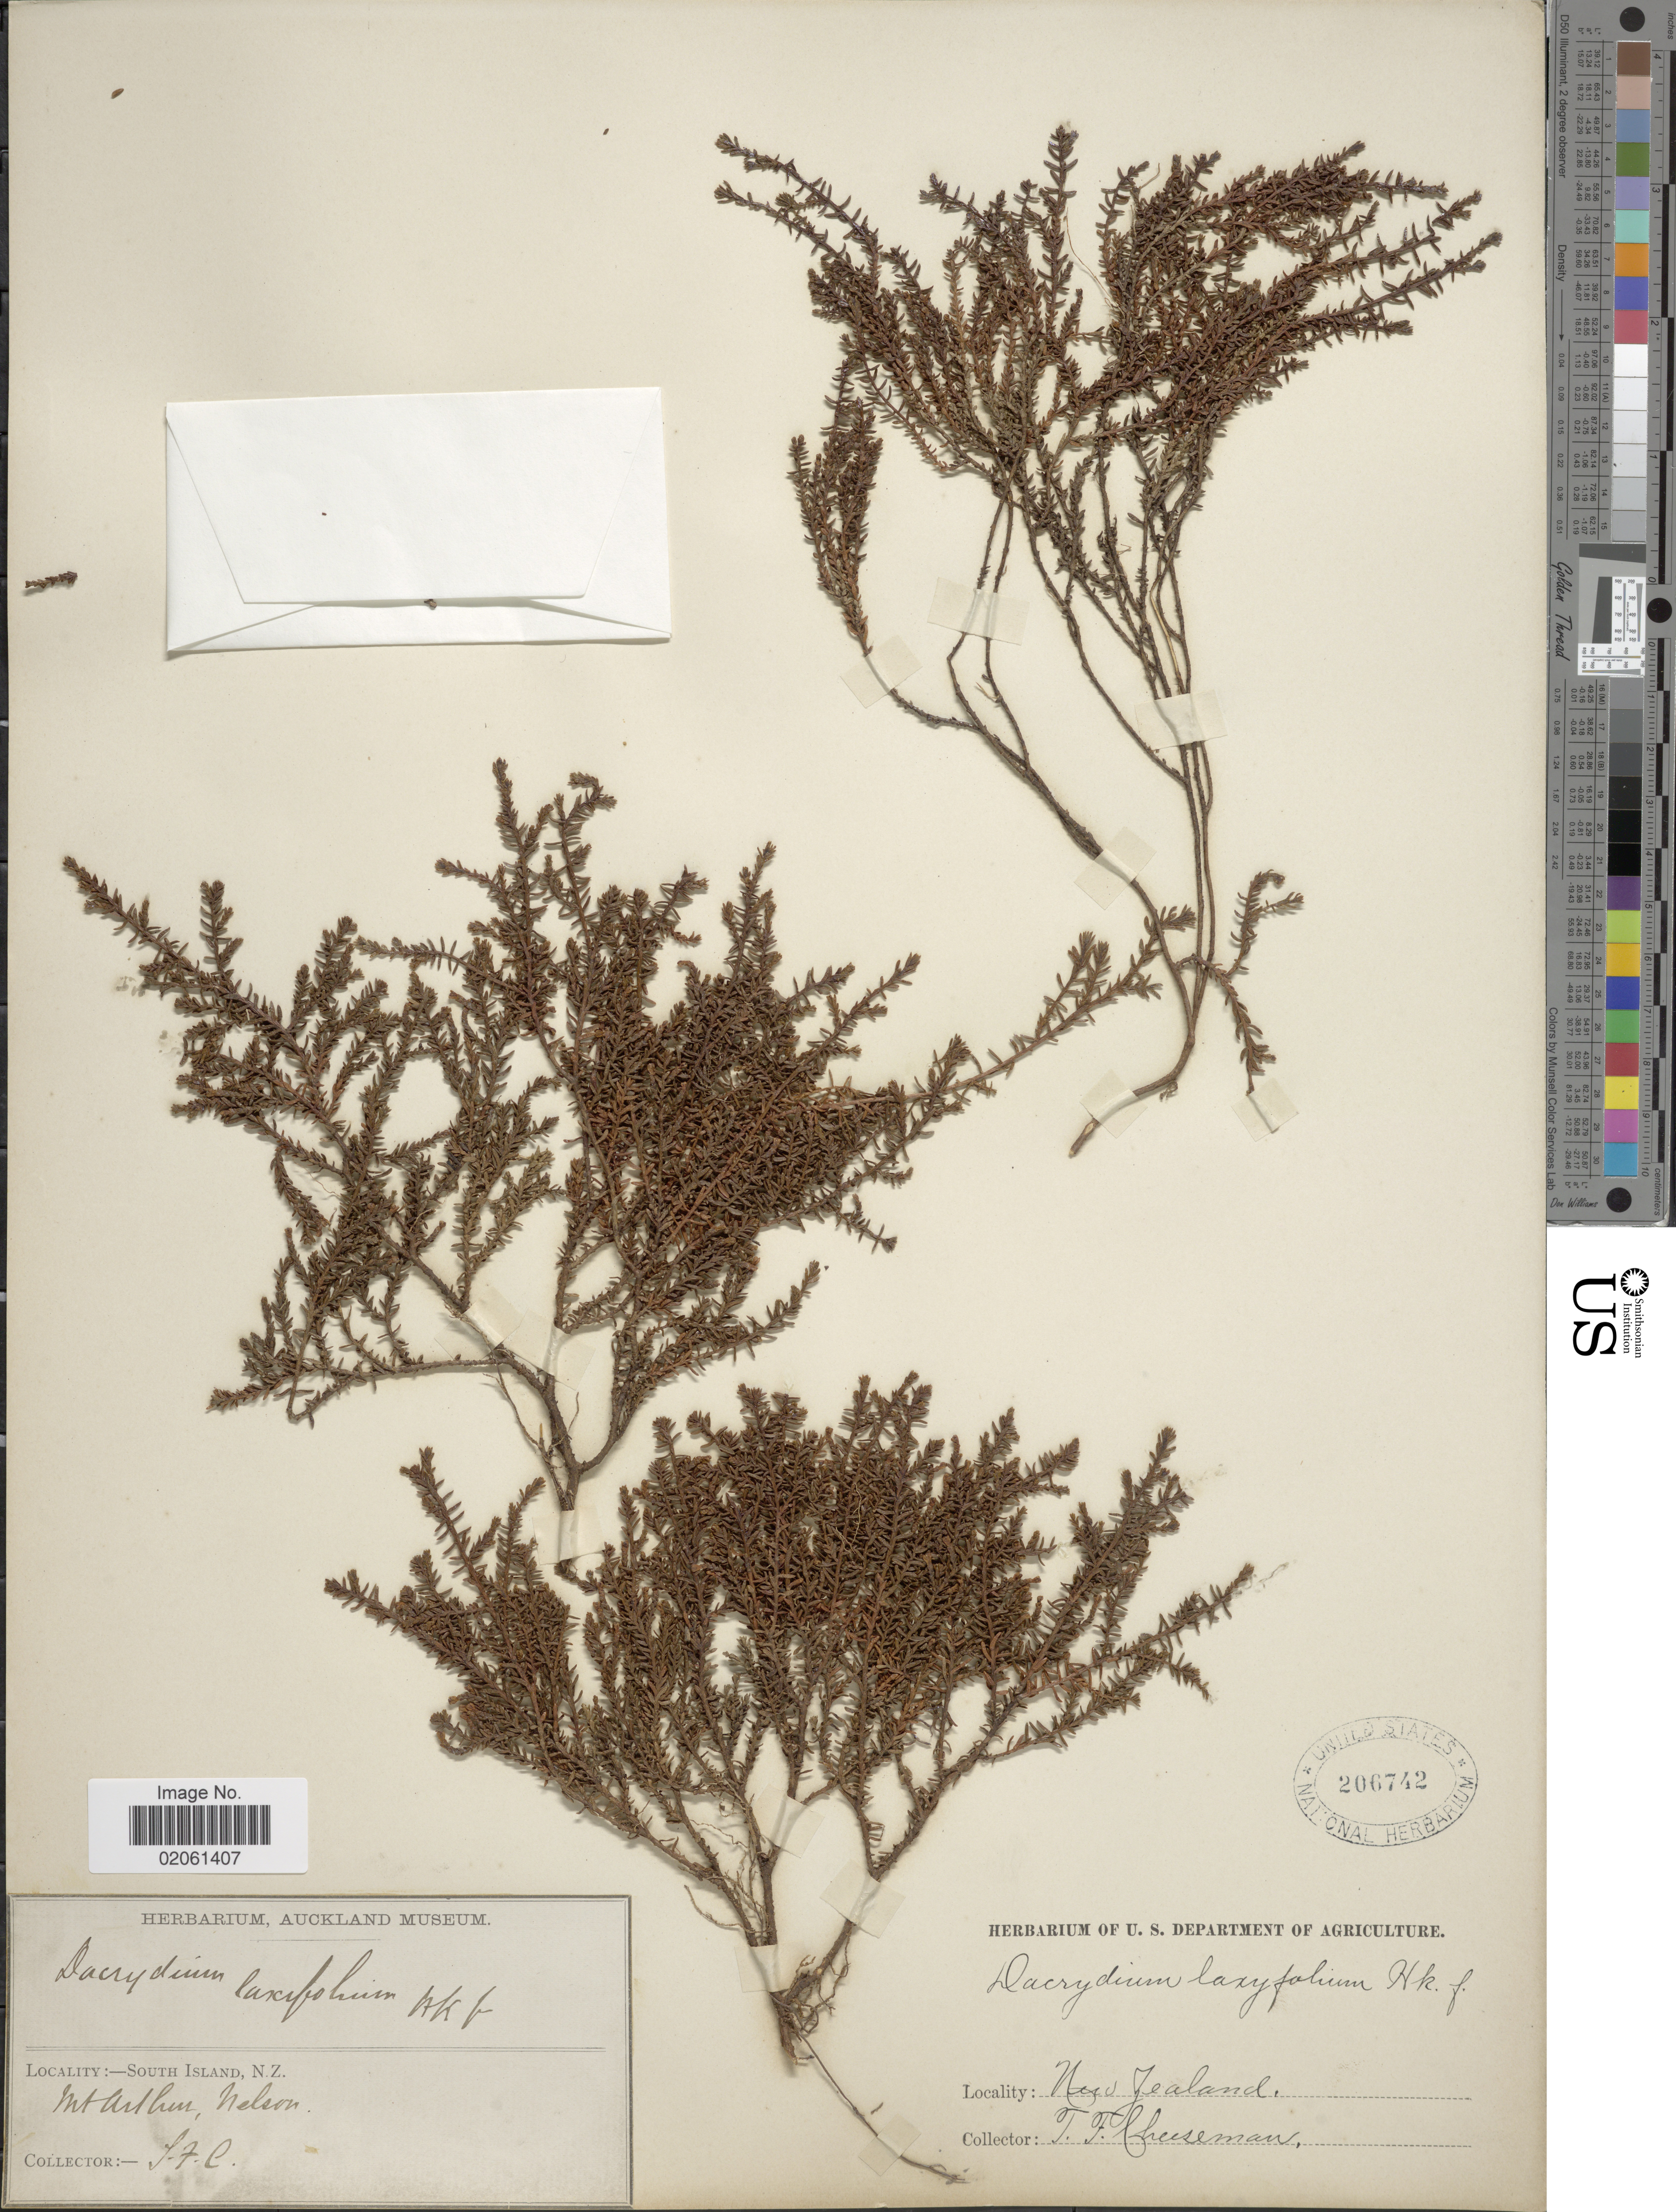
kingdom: Plantae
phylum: Tracheophyta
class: Pinopsida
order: Pinales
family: Podocarpaceae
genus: Dacrydium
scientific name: Dacrydium laxifolium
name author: Hook. f.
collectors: T. F. Cheeseman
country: New Zealand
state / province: Nelson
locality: South Island. Mt Arthur.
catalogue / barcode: US 206742